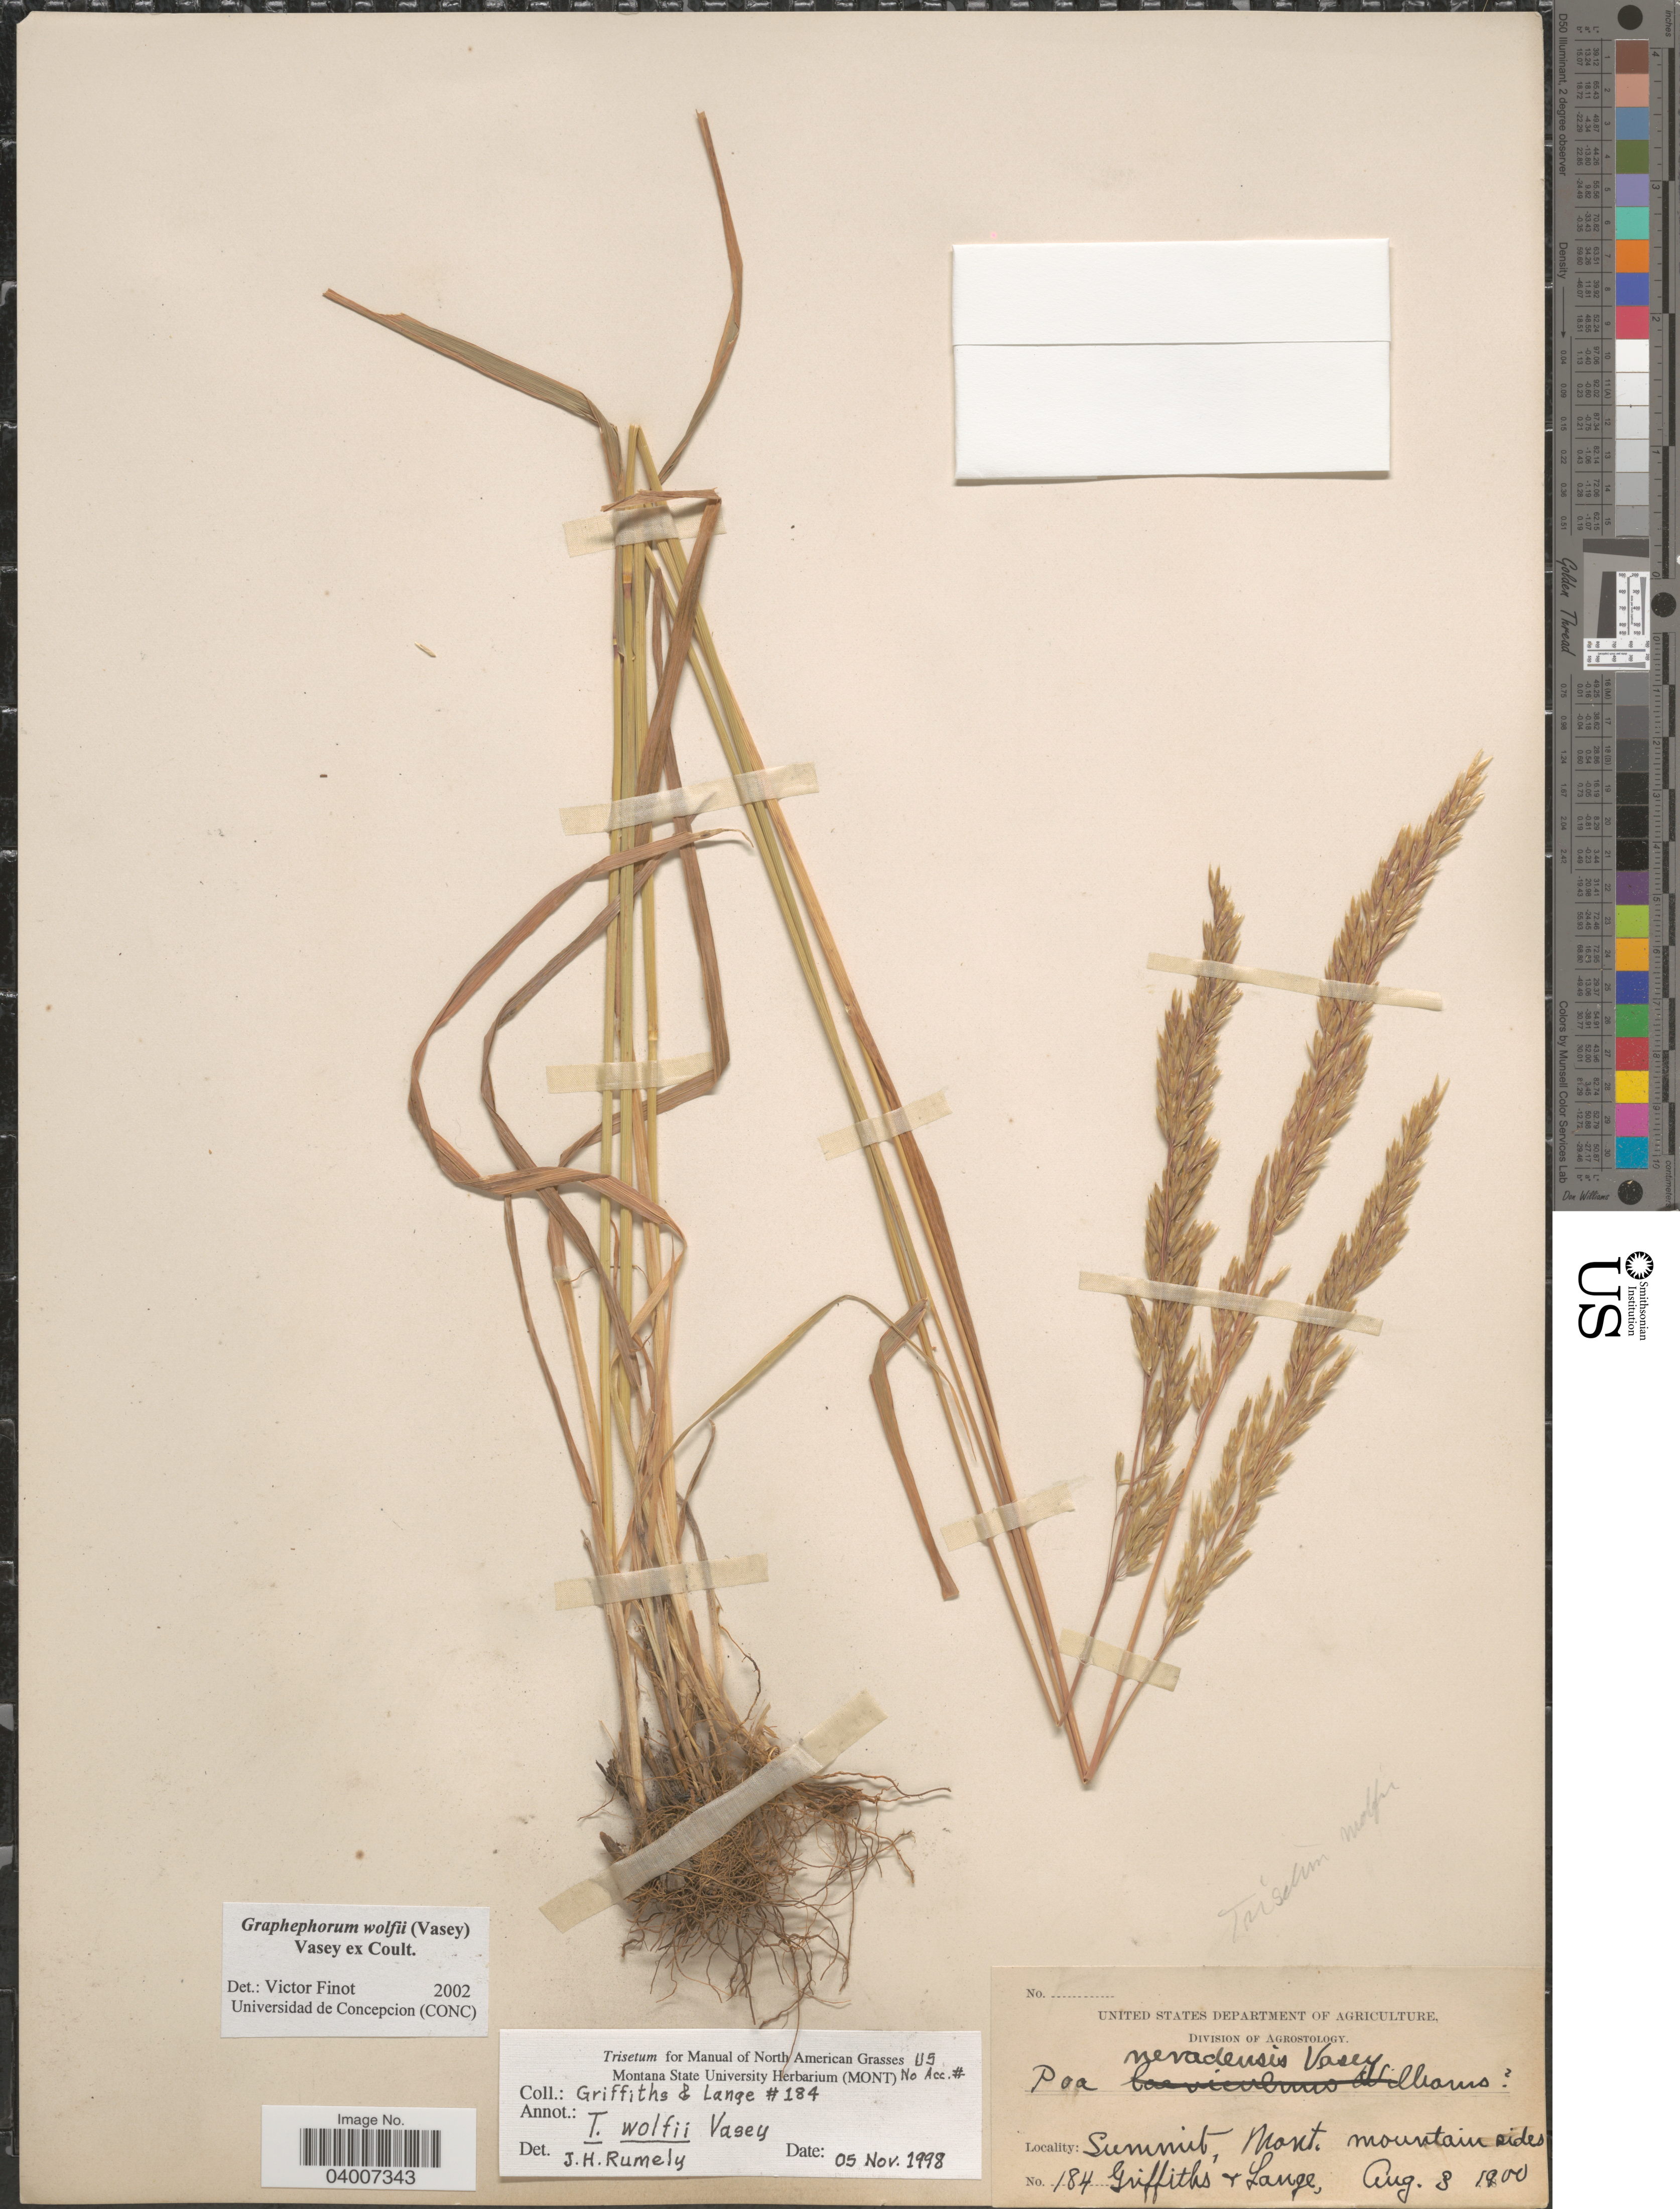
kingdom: Plantae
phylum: Tracheophyta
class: Liliopsida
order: Poales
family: Poaceae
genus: Graphephorum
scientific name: Graphephorum wolfii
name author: (E. Fourn.) Vasey ex Coult.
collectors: -- Griffiths & -- Lange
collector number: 184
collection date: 1900-08-03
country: United States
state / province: Montana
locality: Summit.